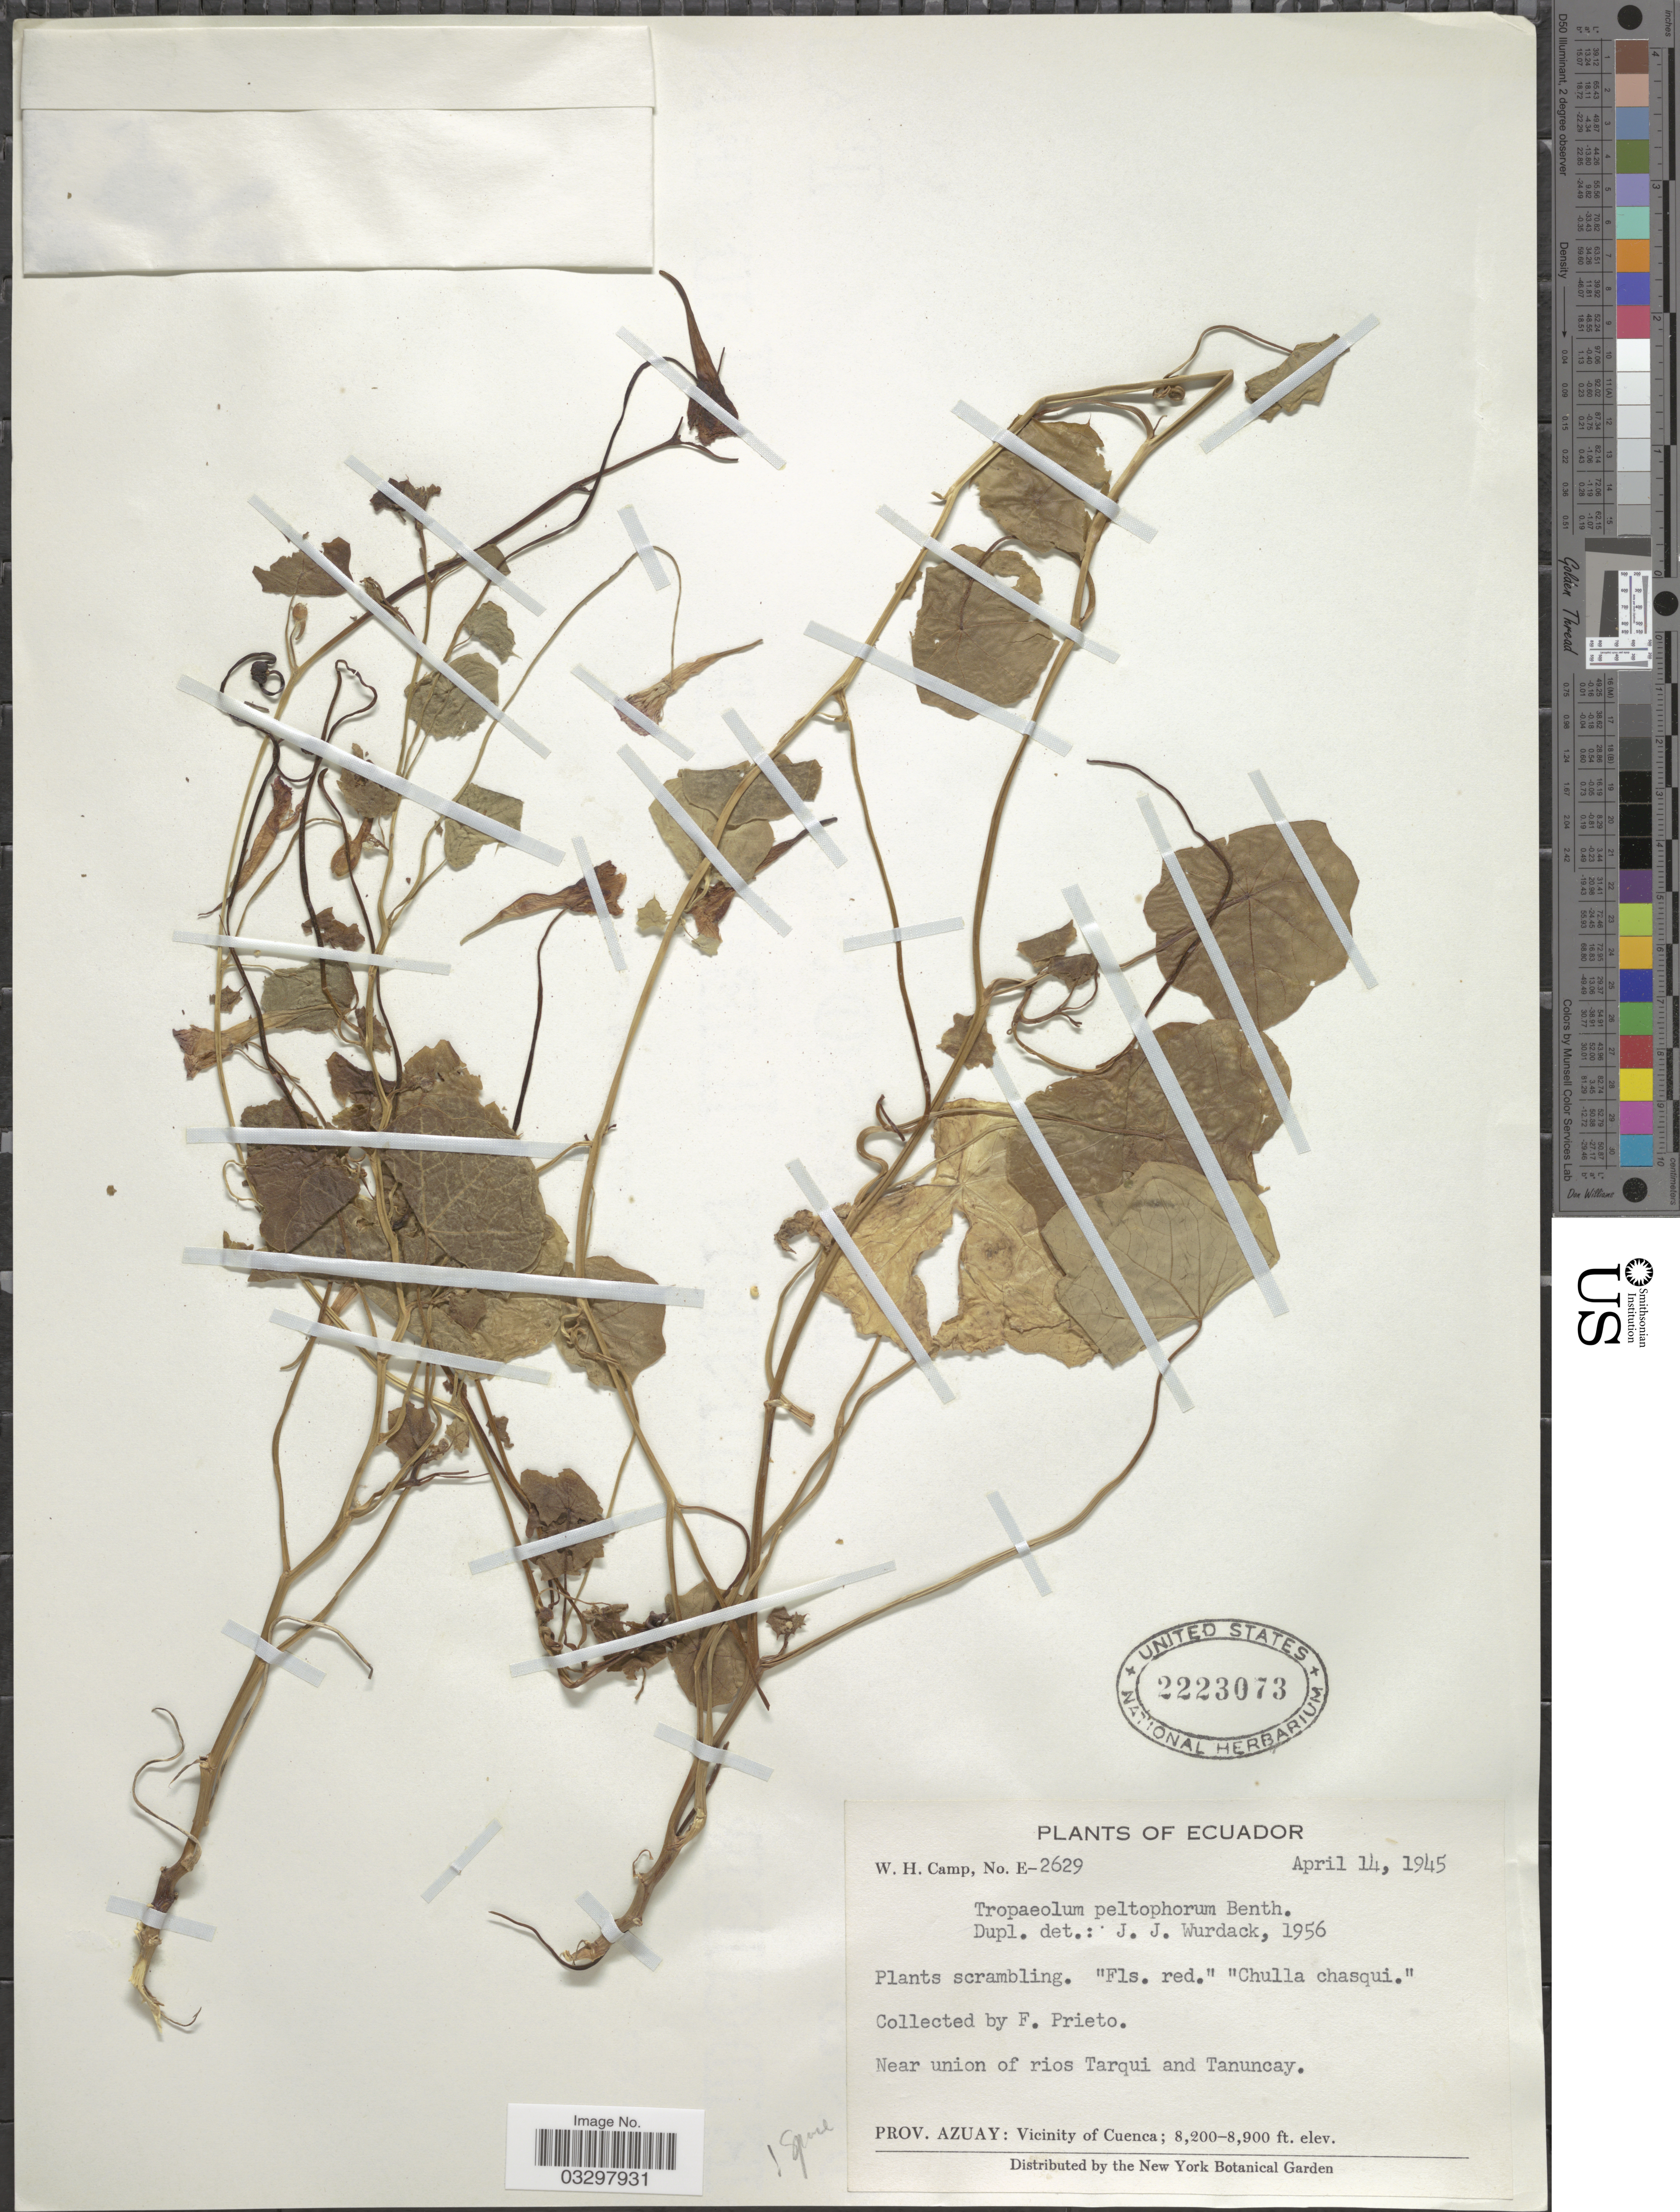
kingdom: Plantae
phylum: Tracheophyta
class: Magnoliopsida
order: Brassicales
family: Tropaeolaceae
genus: Tropaeolum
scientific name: Tropaeolum peltophorum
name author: Benth.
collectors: F. Prieto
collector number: E-2629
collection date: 1945-04-14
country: Ecuador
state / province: Azuay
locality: Near union of rios Tarqui and Tanuncay. Vicinity of Cuenca.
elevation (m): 2499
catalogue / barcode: US 2223073